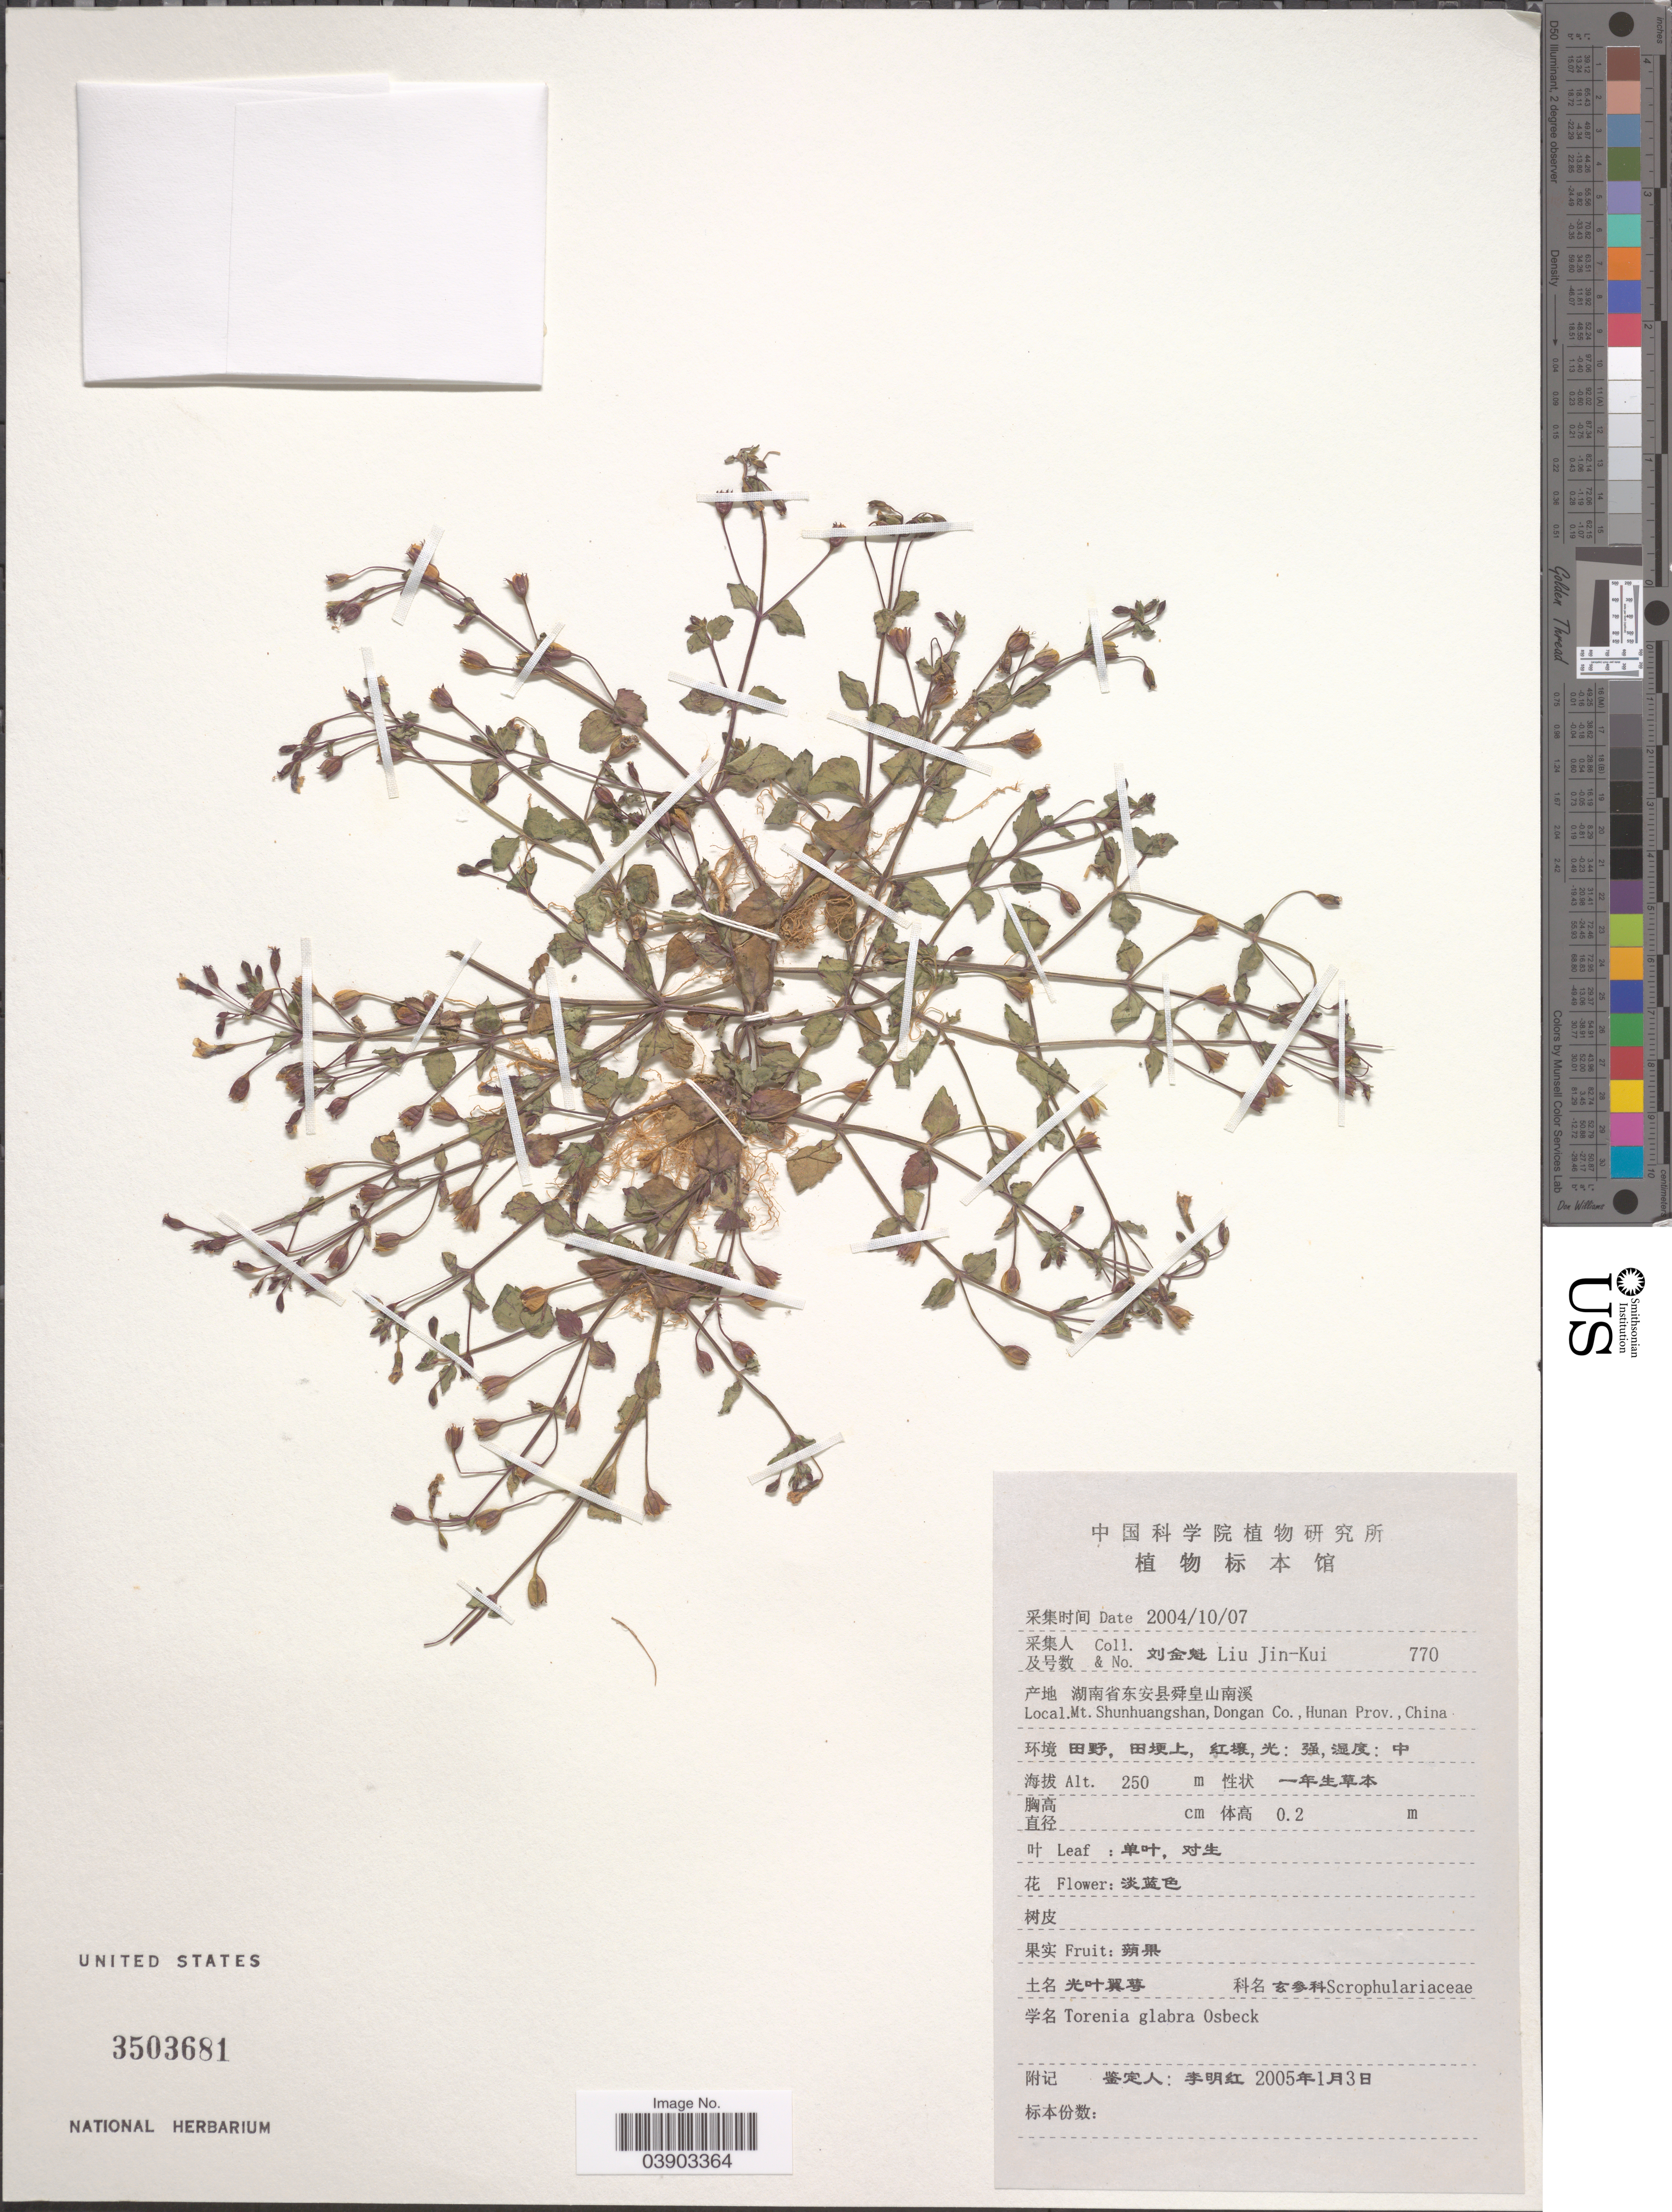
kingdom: Plantae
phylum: Tracheophyta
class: Magnoliopsida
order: Lamiales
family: Linderniaceae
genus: Torenia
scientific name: Torenia glabra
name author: Osbeck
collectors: Liu Jin-Kui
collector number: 770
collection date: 2004-10-07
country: China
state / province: Hunan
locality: Mt. Shunhuangshan, Dongan Co.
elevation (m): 250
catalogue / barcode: US 3503681